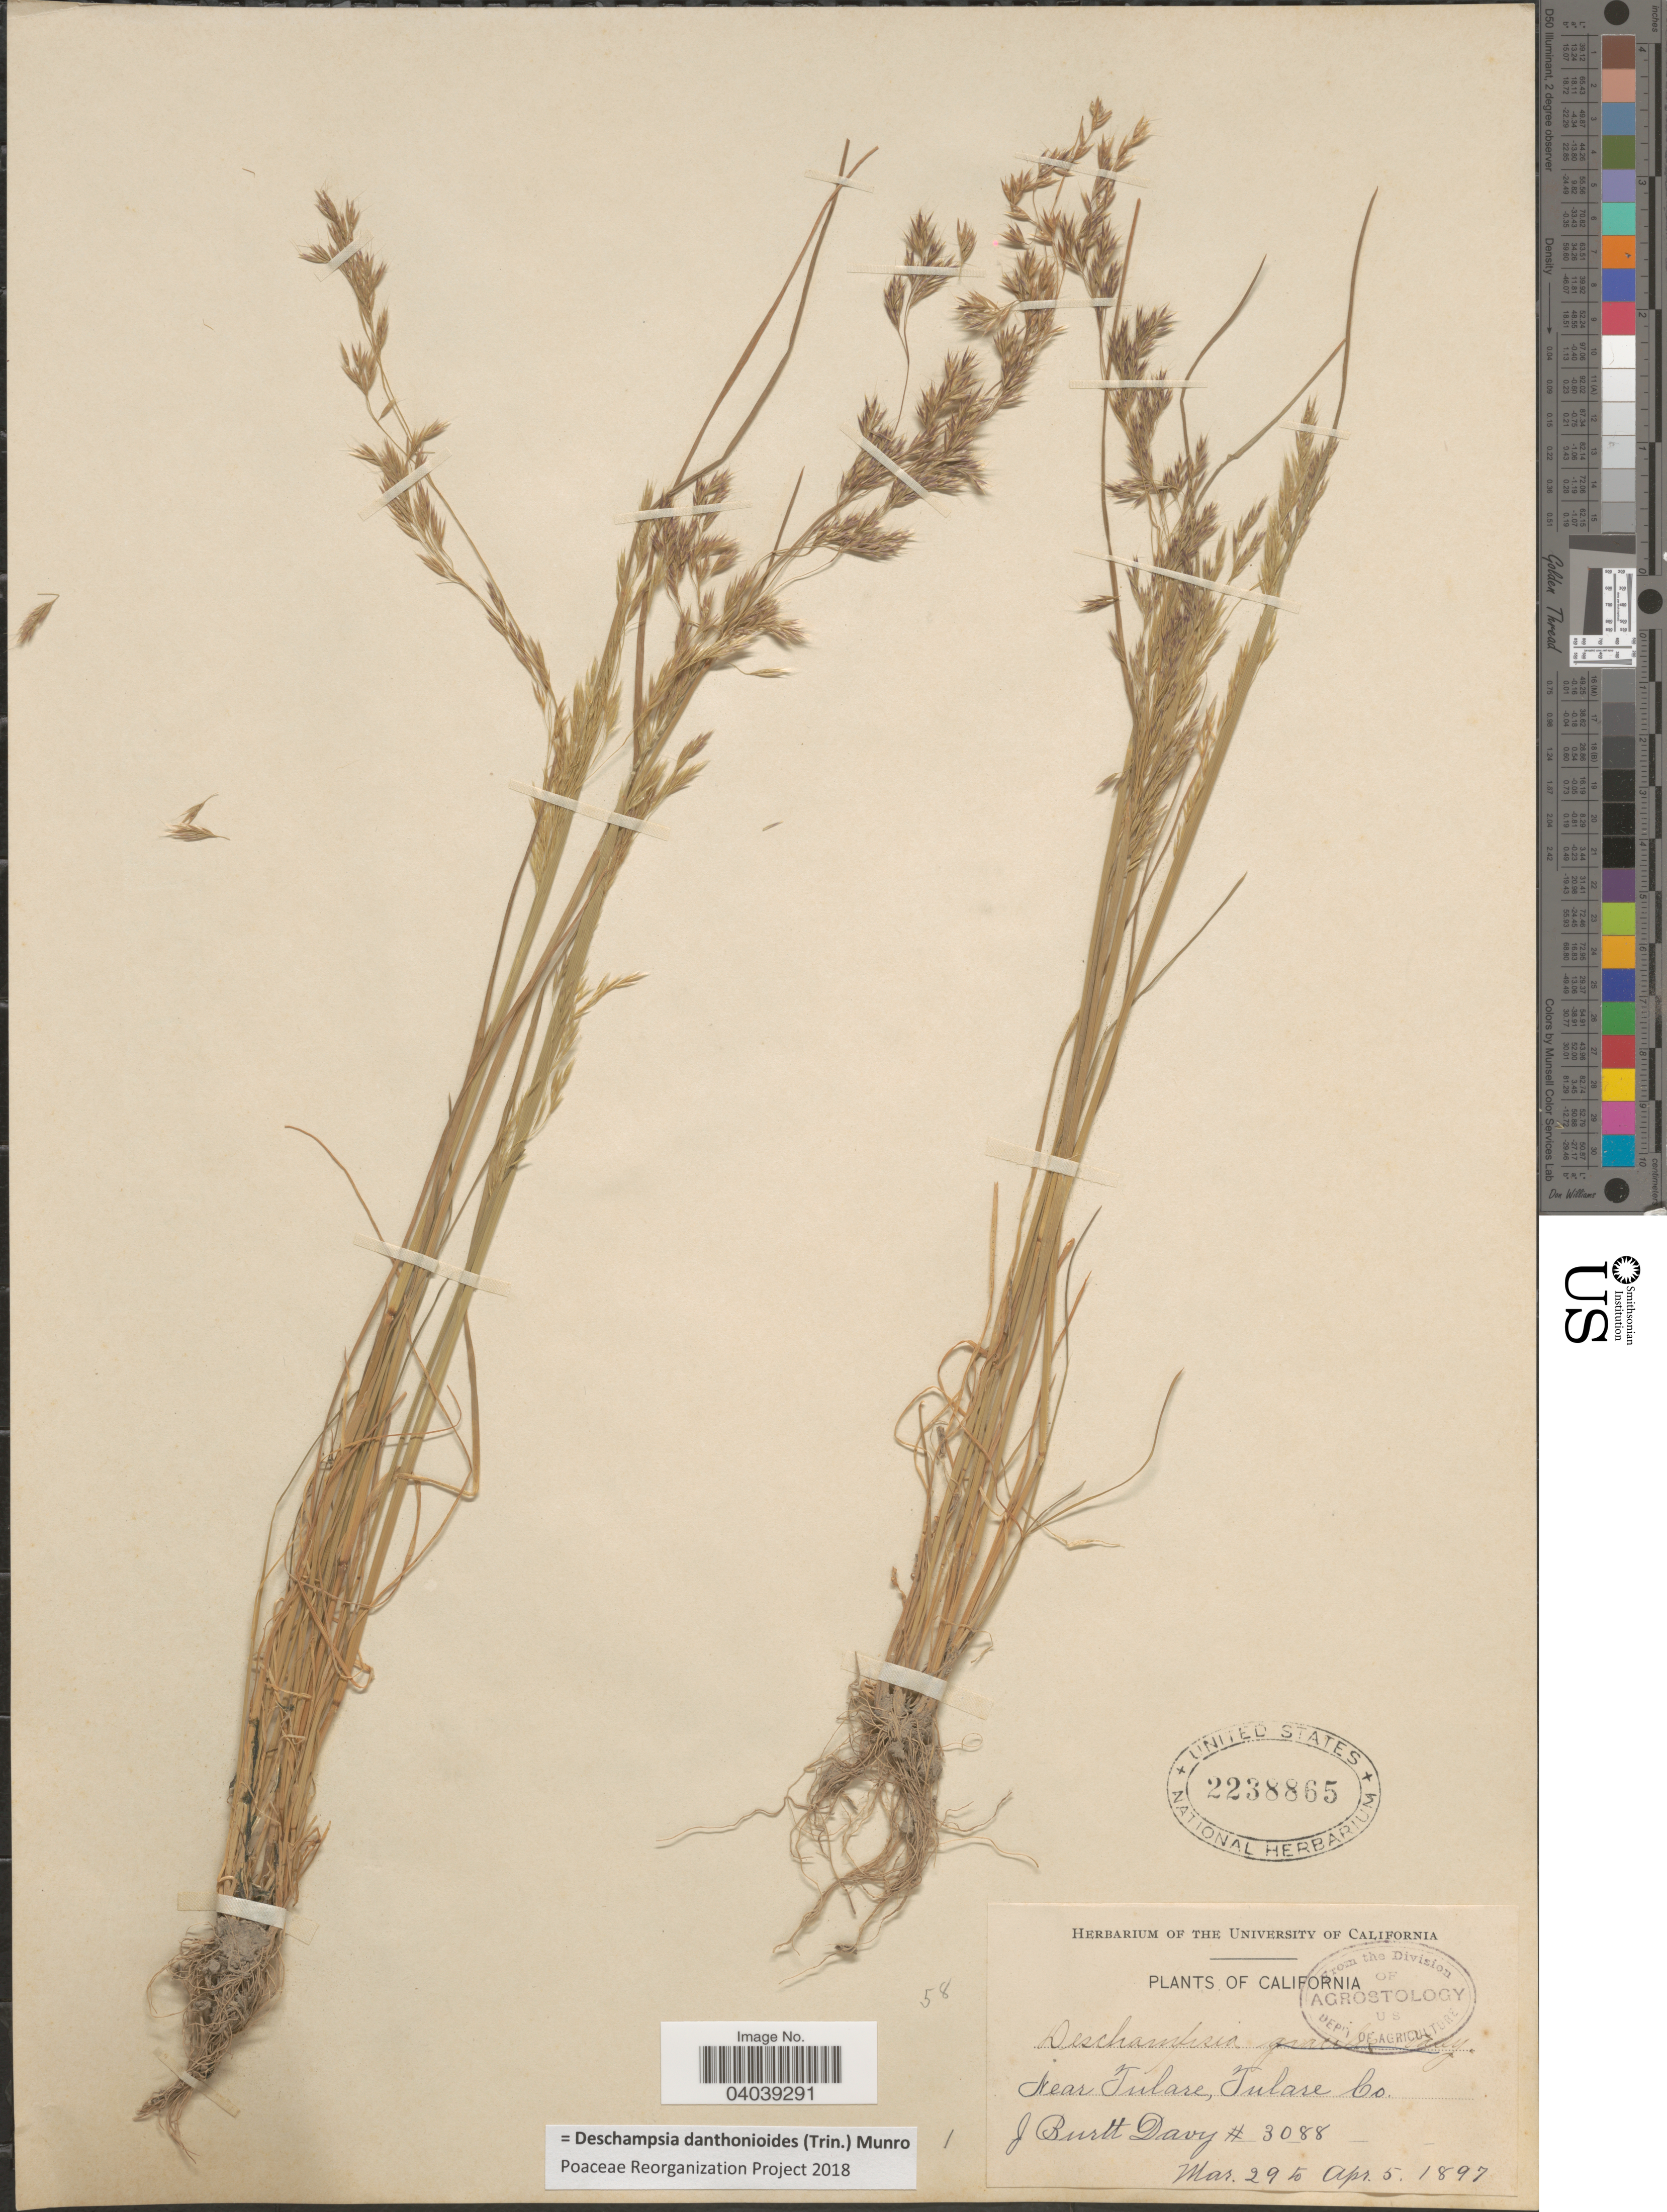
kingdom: Plantae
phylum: Tracheophyta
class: Liliopsida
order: Poales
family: Poaceae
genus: Deschampsia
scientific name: Deschampsia danthonioides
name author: (Trin.) Munro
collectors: J. Burtt Davy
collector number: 3088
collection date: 1897-03-29/1897-04-05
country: United States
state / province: California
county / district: Tulare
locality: Near Tulare, Tulare Co.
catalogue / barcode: US 2238865